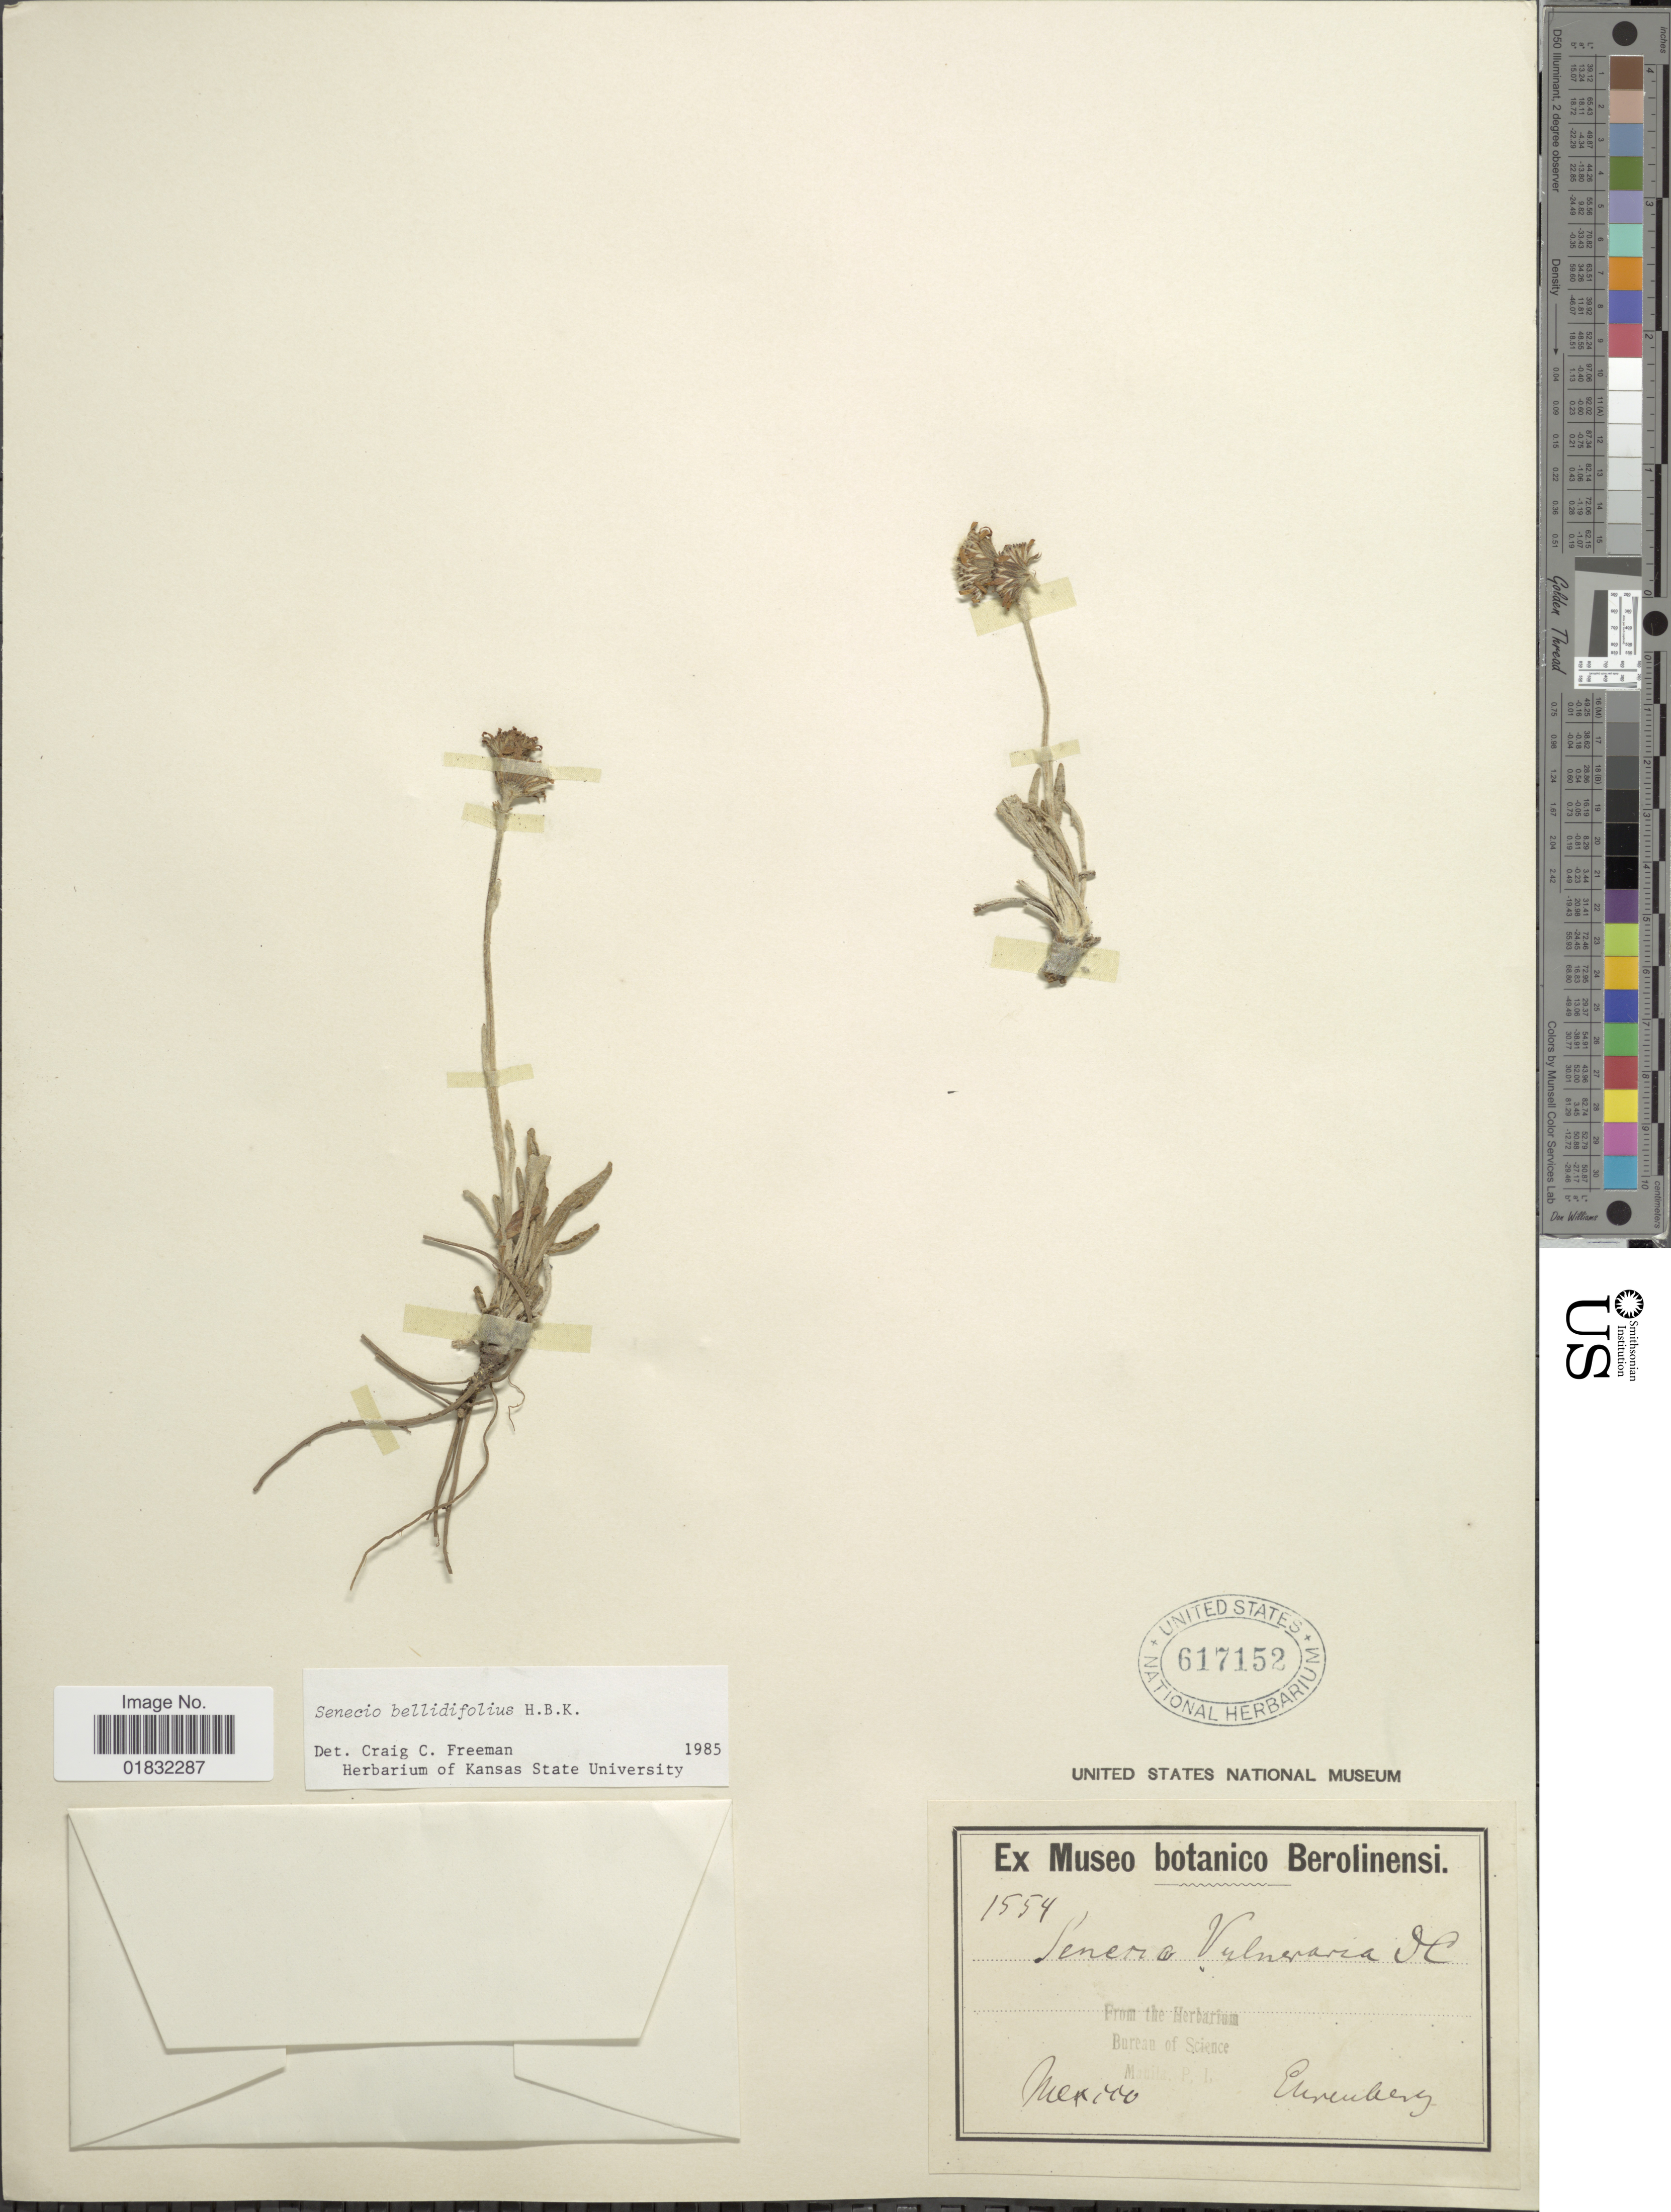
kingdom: Plantae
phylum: Tracheophyta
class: Magnoliopsida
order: Asterales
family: Asteraceae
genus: Packera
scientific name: Packera bellidifolia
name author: (Kunth) W.A. Weber & Á. Löve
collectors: -. Ehrenberg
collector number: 1554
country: Mexico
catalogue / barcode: US 617152